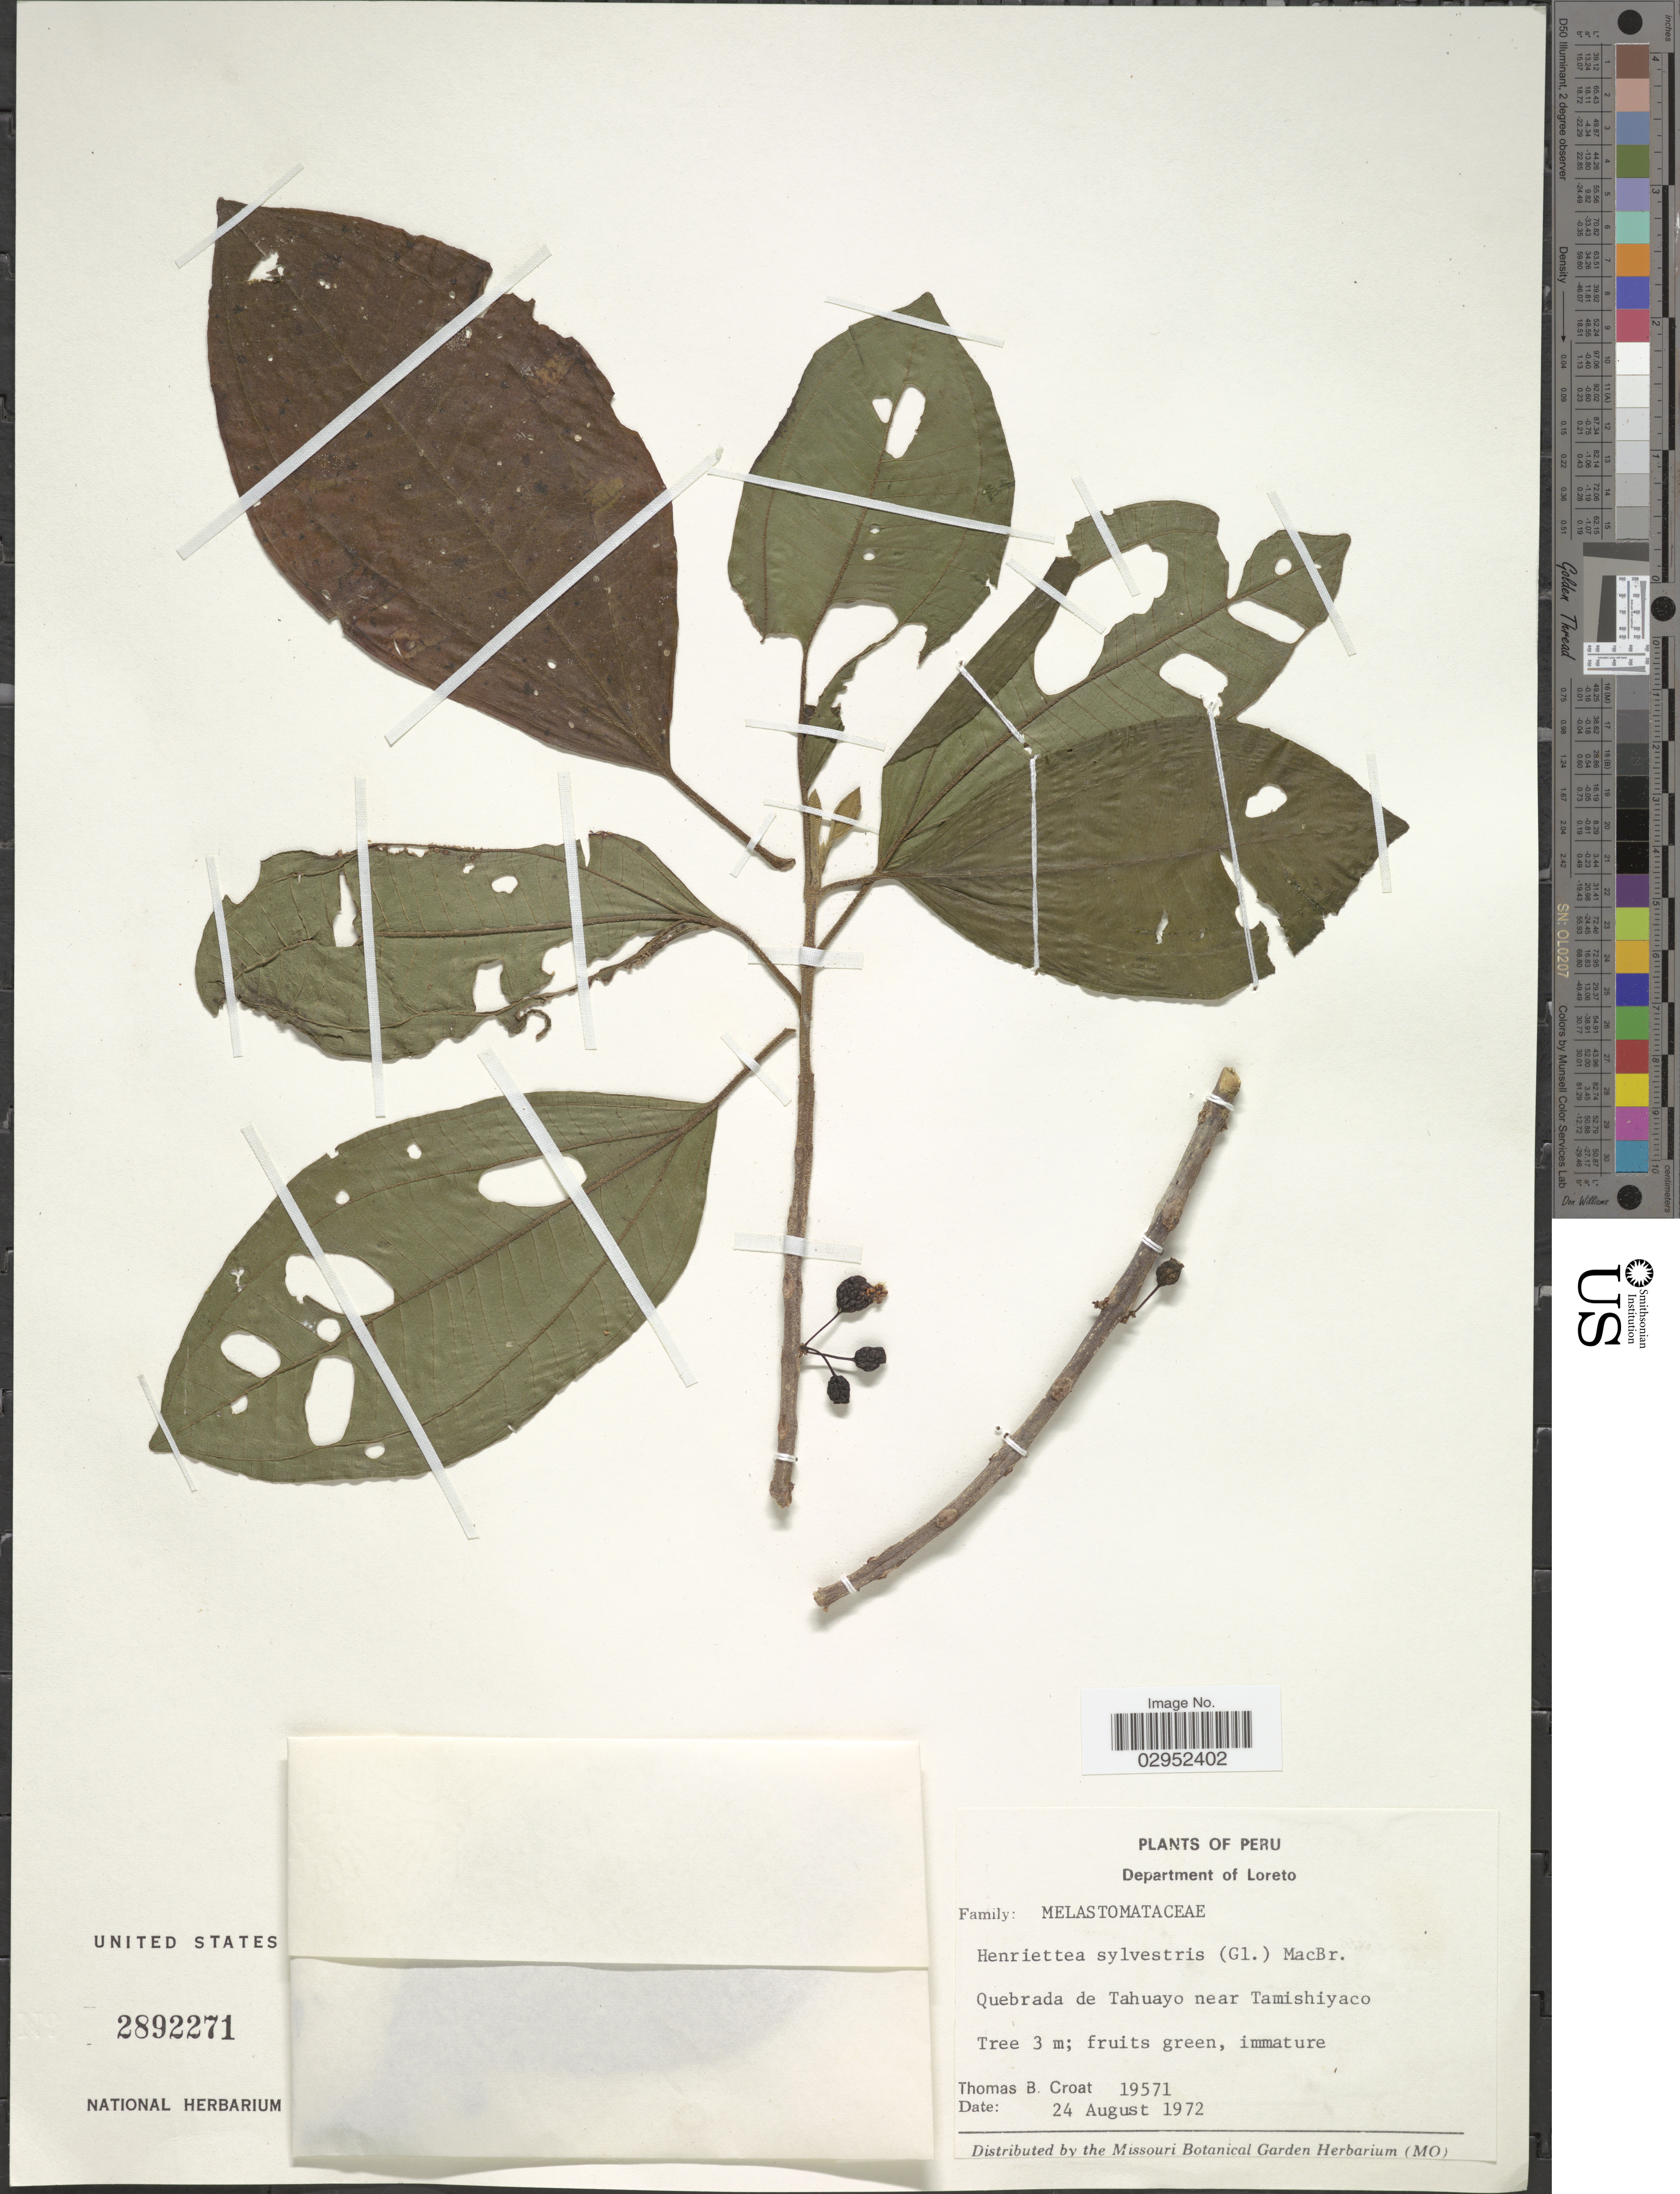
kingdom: Plantae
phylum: Tracheophyta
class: Magnoliopsida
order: Myrtales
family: Melastomataceae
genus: Henriettea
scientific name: Henriettea fascicularis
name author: (Sw.) M. Gómez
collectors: T. B. Croat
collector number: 19571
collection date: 1972-08-24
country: Peru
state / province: Loreto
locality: Department of Loreto. Quebrada de Tahuayo near Tamishiyaco.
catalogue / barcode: US 2892271